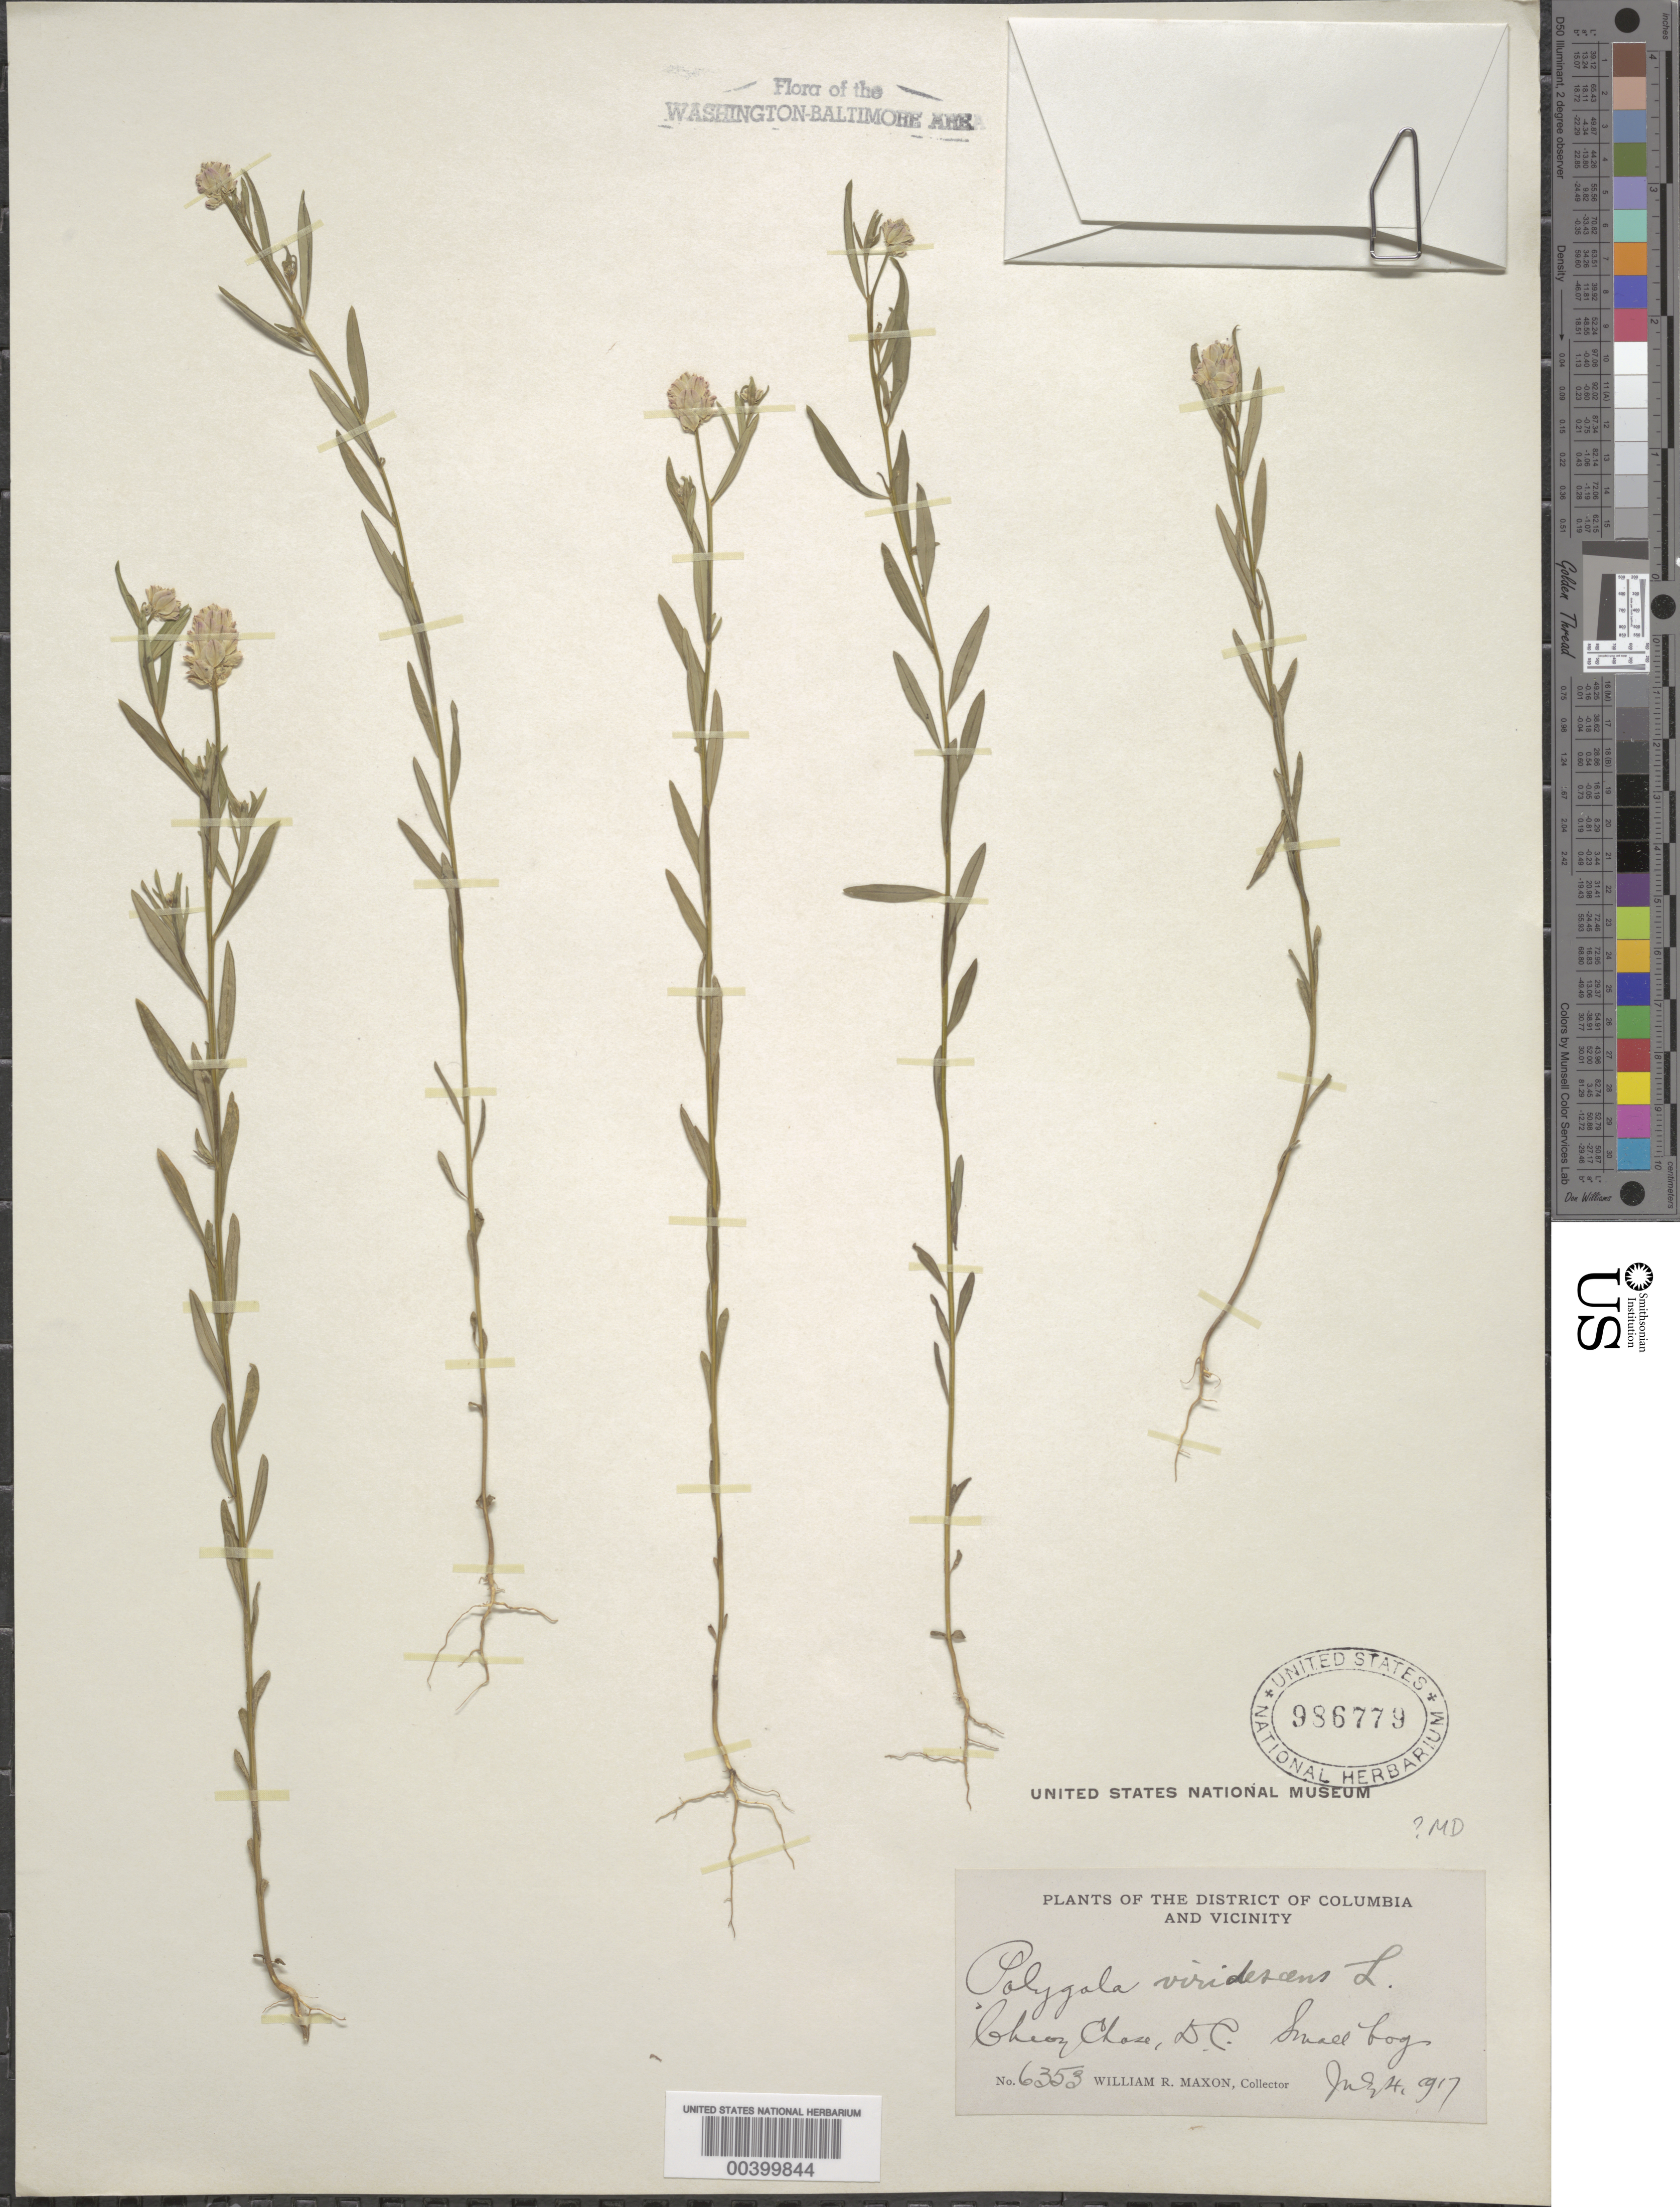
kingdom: Plantae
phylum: Tracheophyta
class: Magnoliopsida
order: Fabales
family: Polygalaceae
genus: Polygala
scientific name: Polygala sanguinea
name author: L.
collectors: W. R. Maxon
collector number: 6353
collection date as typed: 04 Jul 1917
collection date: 1917-07-04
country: United States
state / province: District of Columbia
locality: Chevy Chase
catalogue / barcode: US 986779